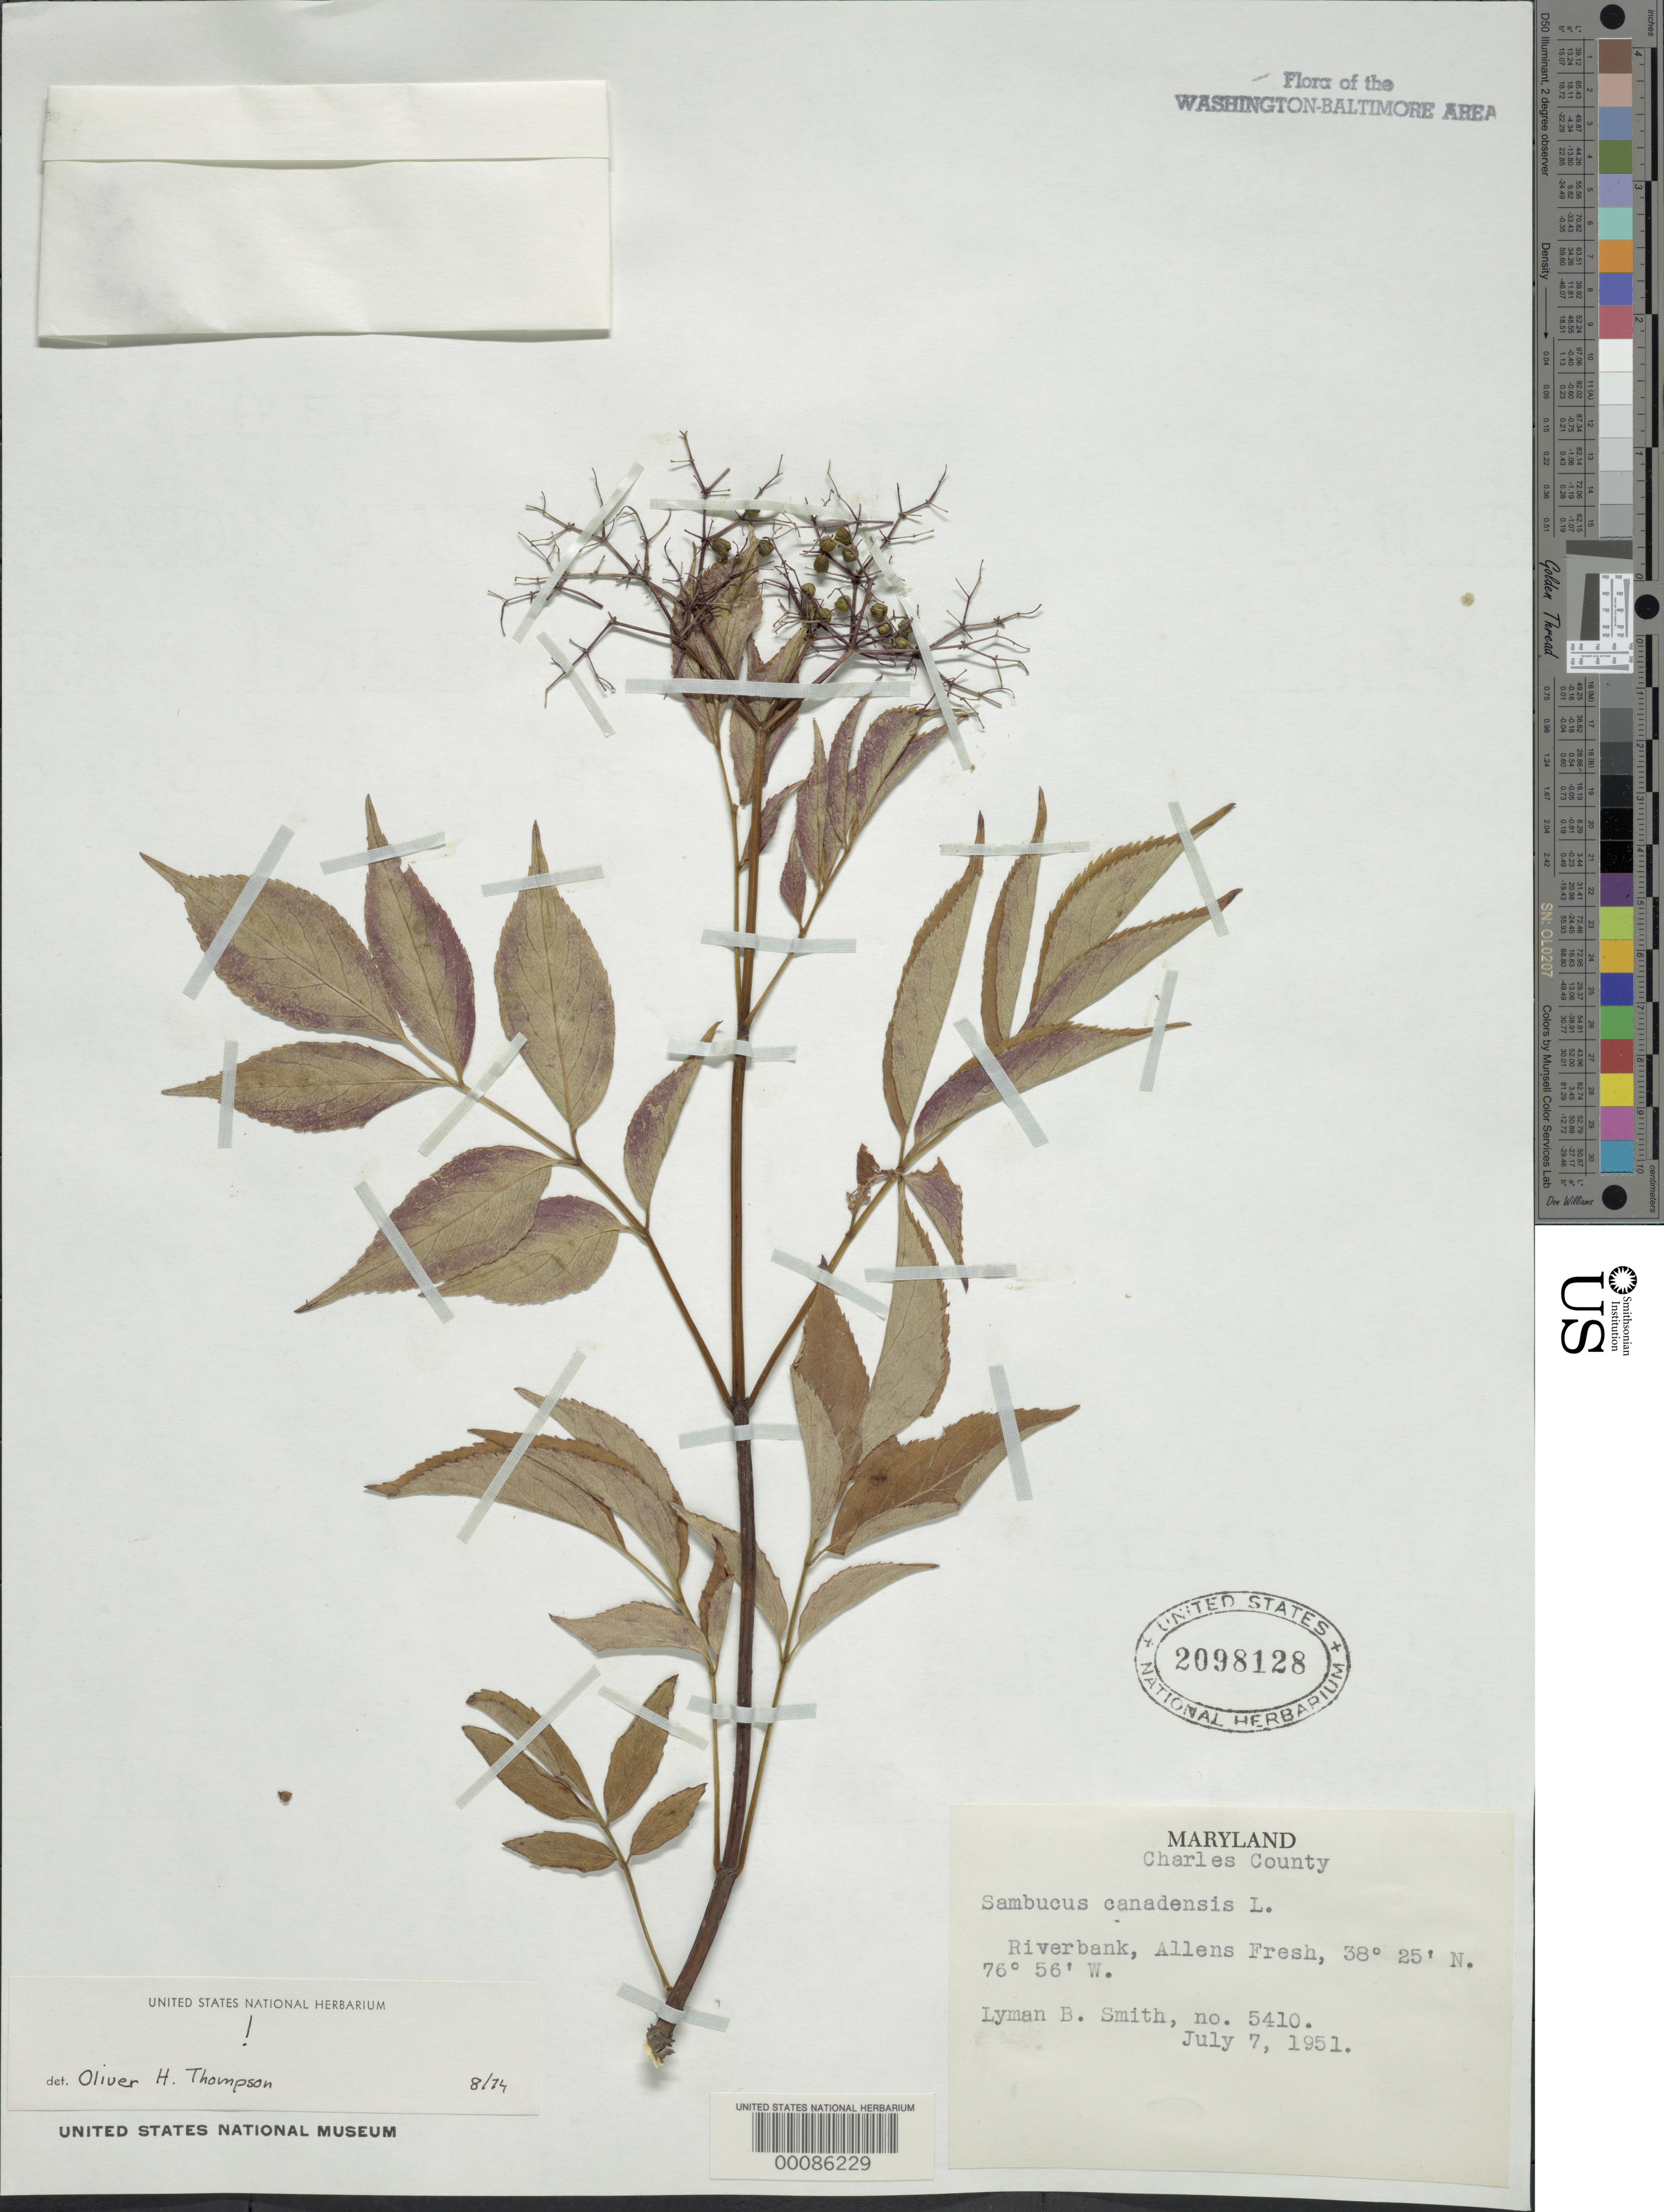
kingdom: Plantae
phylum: Tracheophyta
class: Magnoliopsida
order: Dipsacales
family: Viburnaceae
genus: Sambucus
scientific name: Sambucus canadensis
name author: L.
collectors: L. Smith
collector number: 5410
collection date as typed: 07 Jul 1951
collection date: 1951-07-07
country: United States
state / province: Maryland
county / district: Charles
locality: Allens Fresh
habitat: River bank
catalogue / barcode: US 2098128